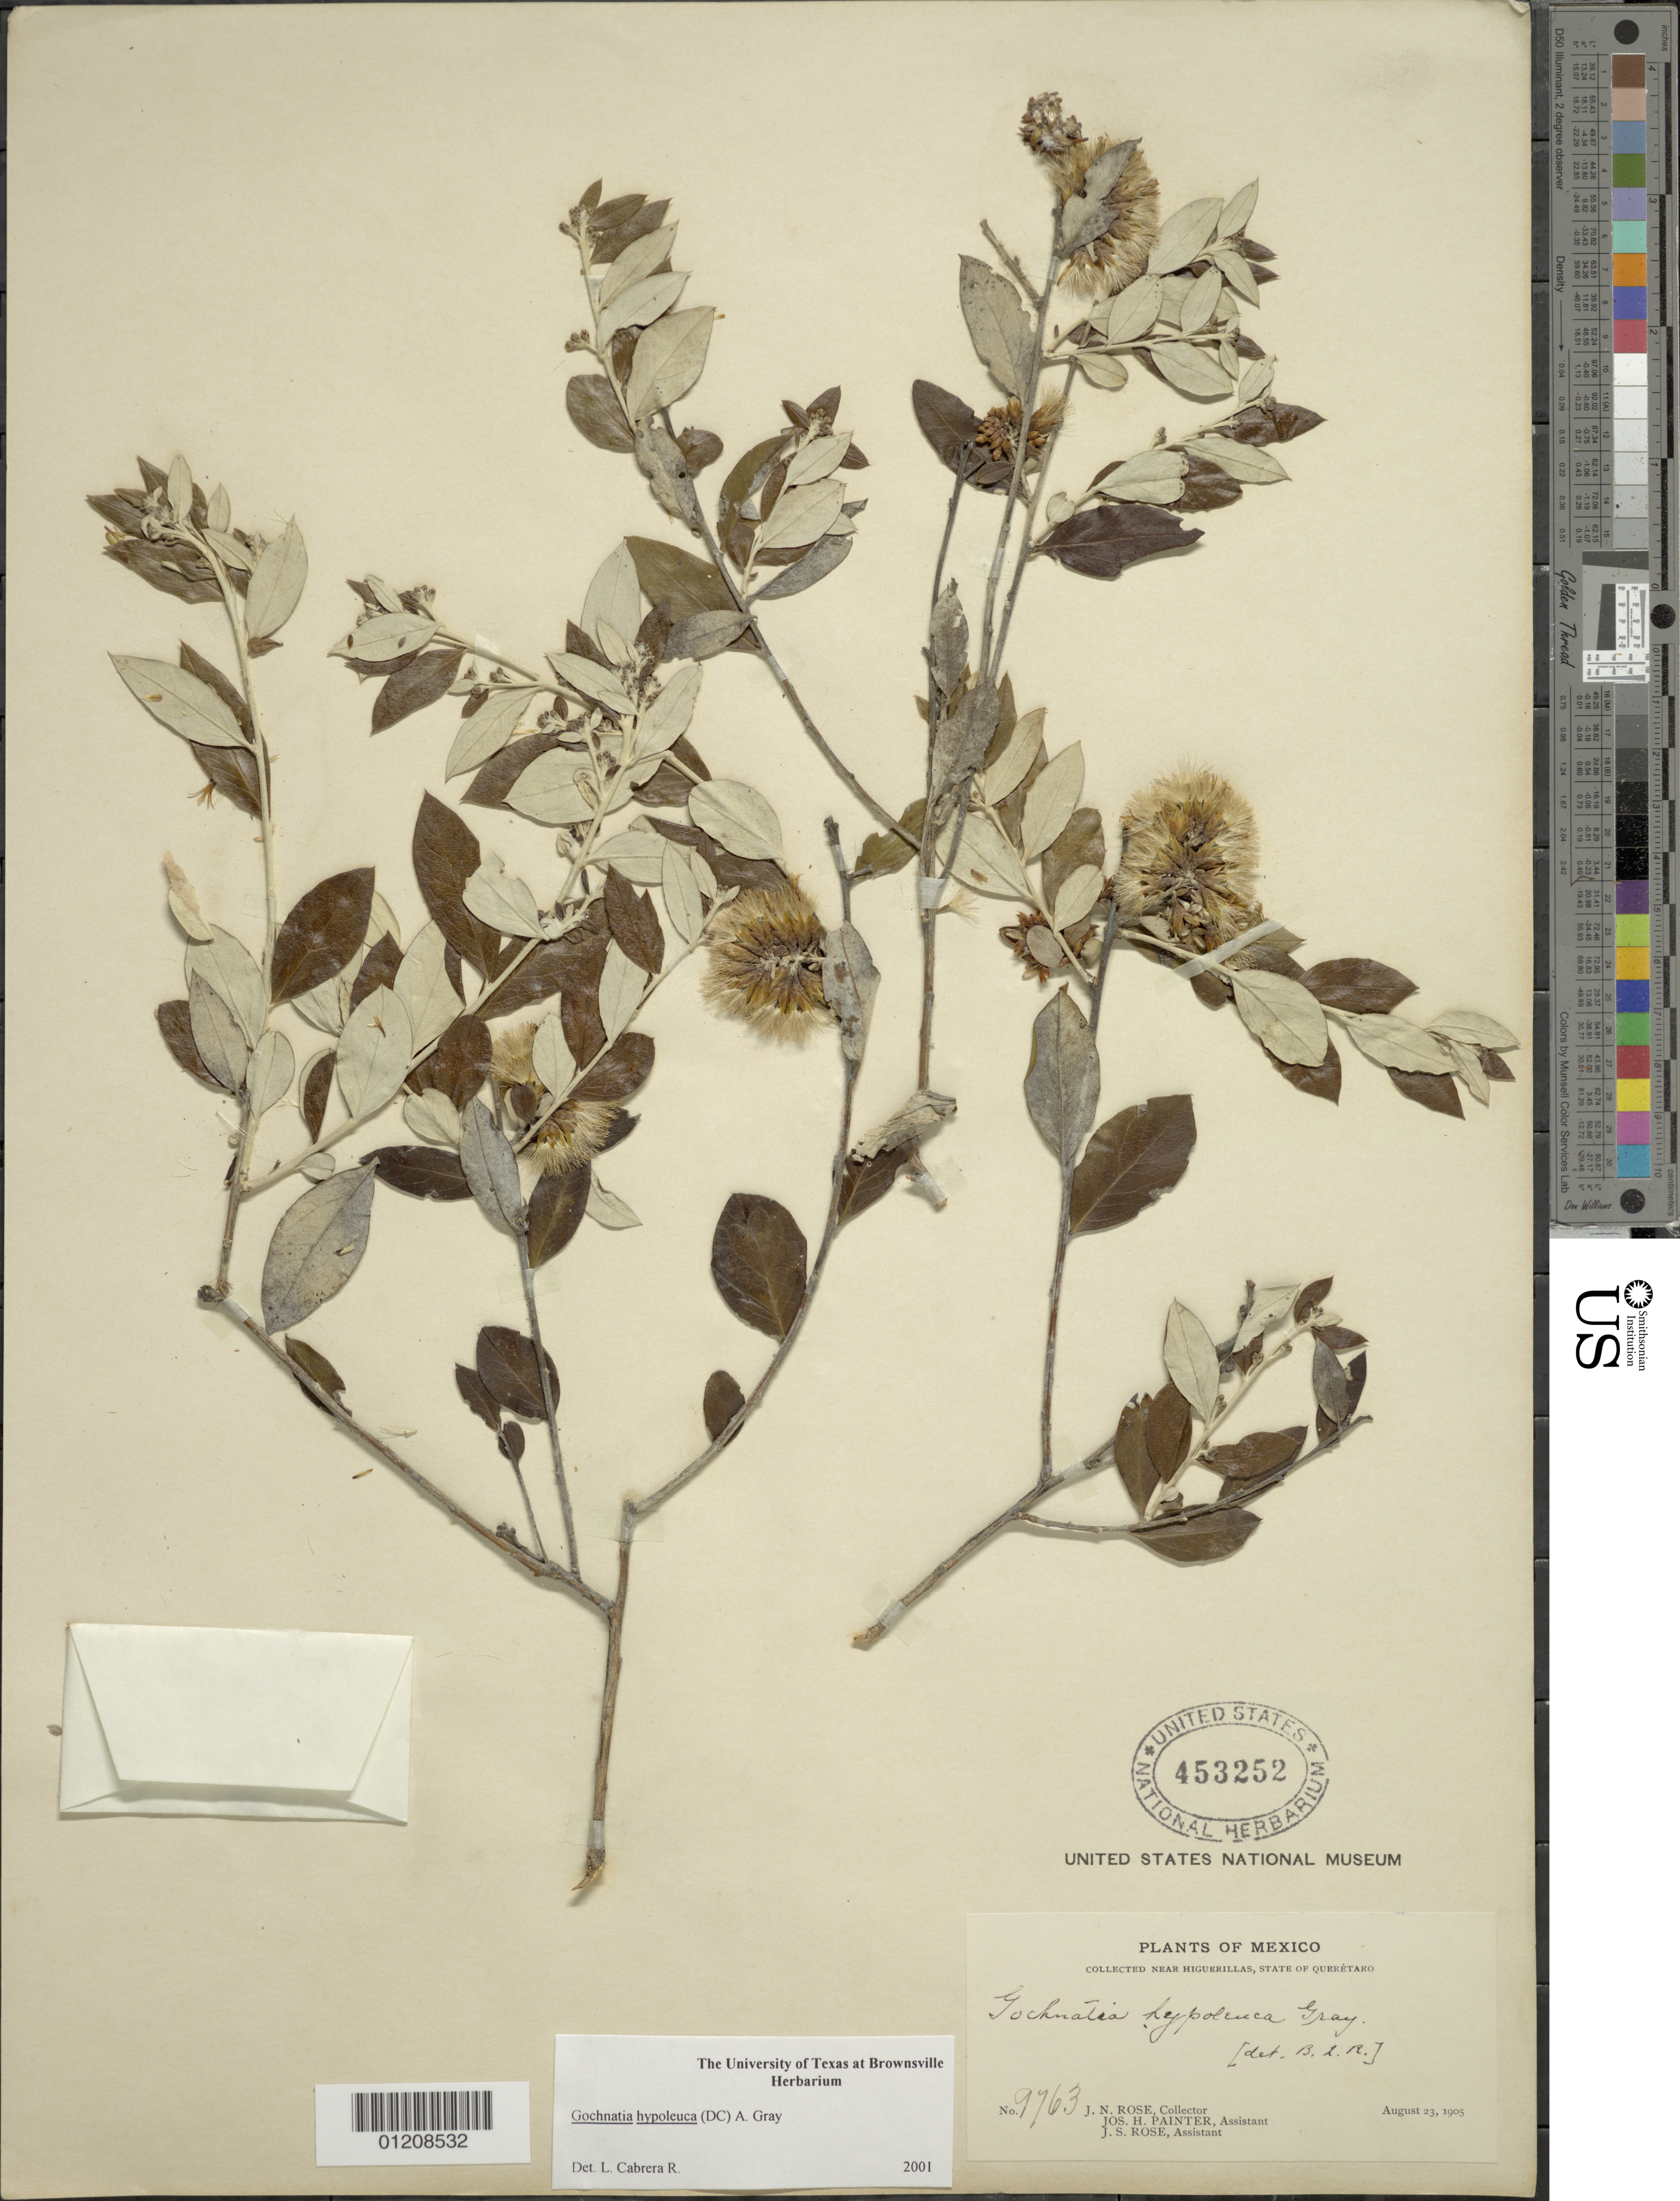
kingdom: Plantae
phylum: Tracheophyta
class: Magnoliopsida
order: Asterales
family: Asteraceae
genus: Nahuatlea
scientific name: Nahuatlea hypoleuca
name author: (DC.) V.A. Funk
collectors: J. N. Rose, J. H. Painter & J. S. Rose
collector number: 9763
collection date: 1905-08-23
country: Mexico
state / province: Querétaro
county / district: Cadereyta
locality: Near Higuerillas, Querétaro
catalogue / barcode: US 453252